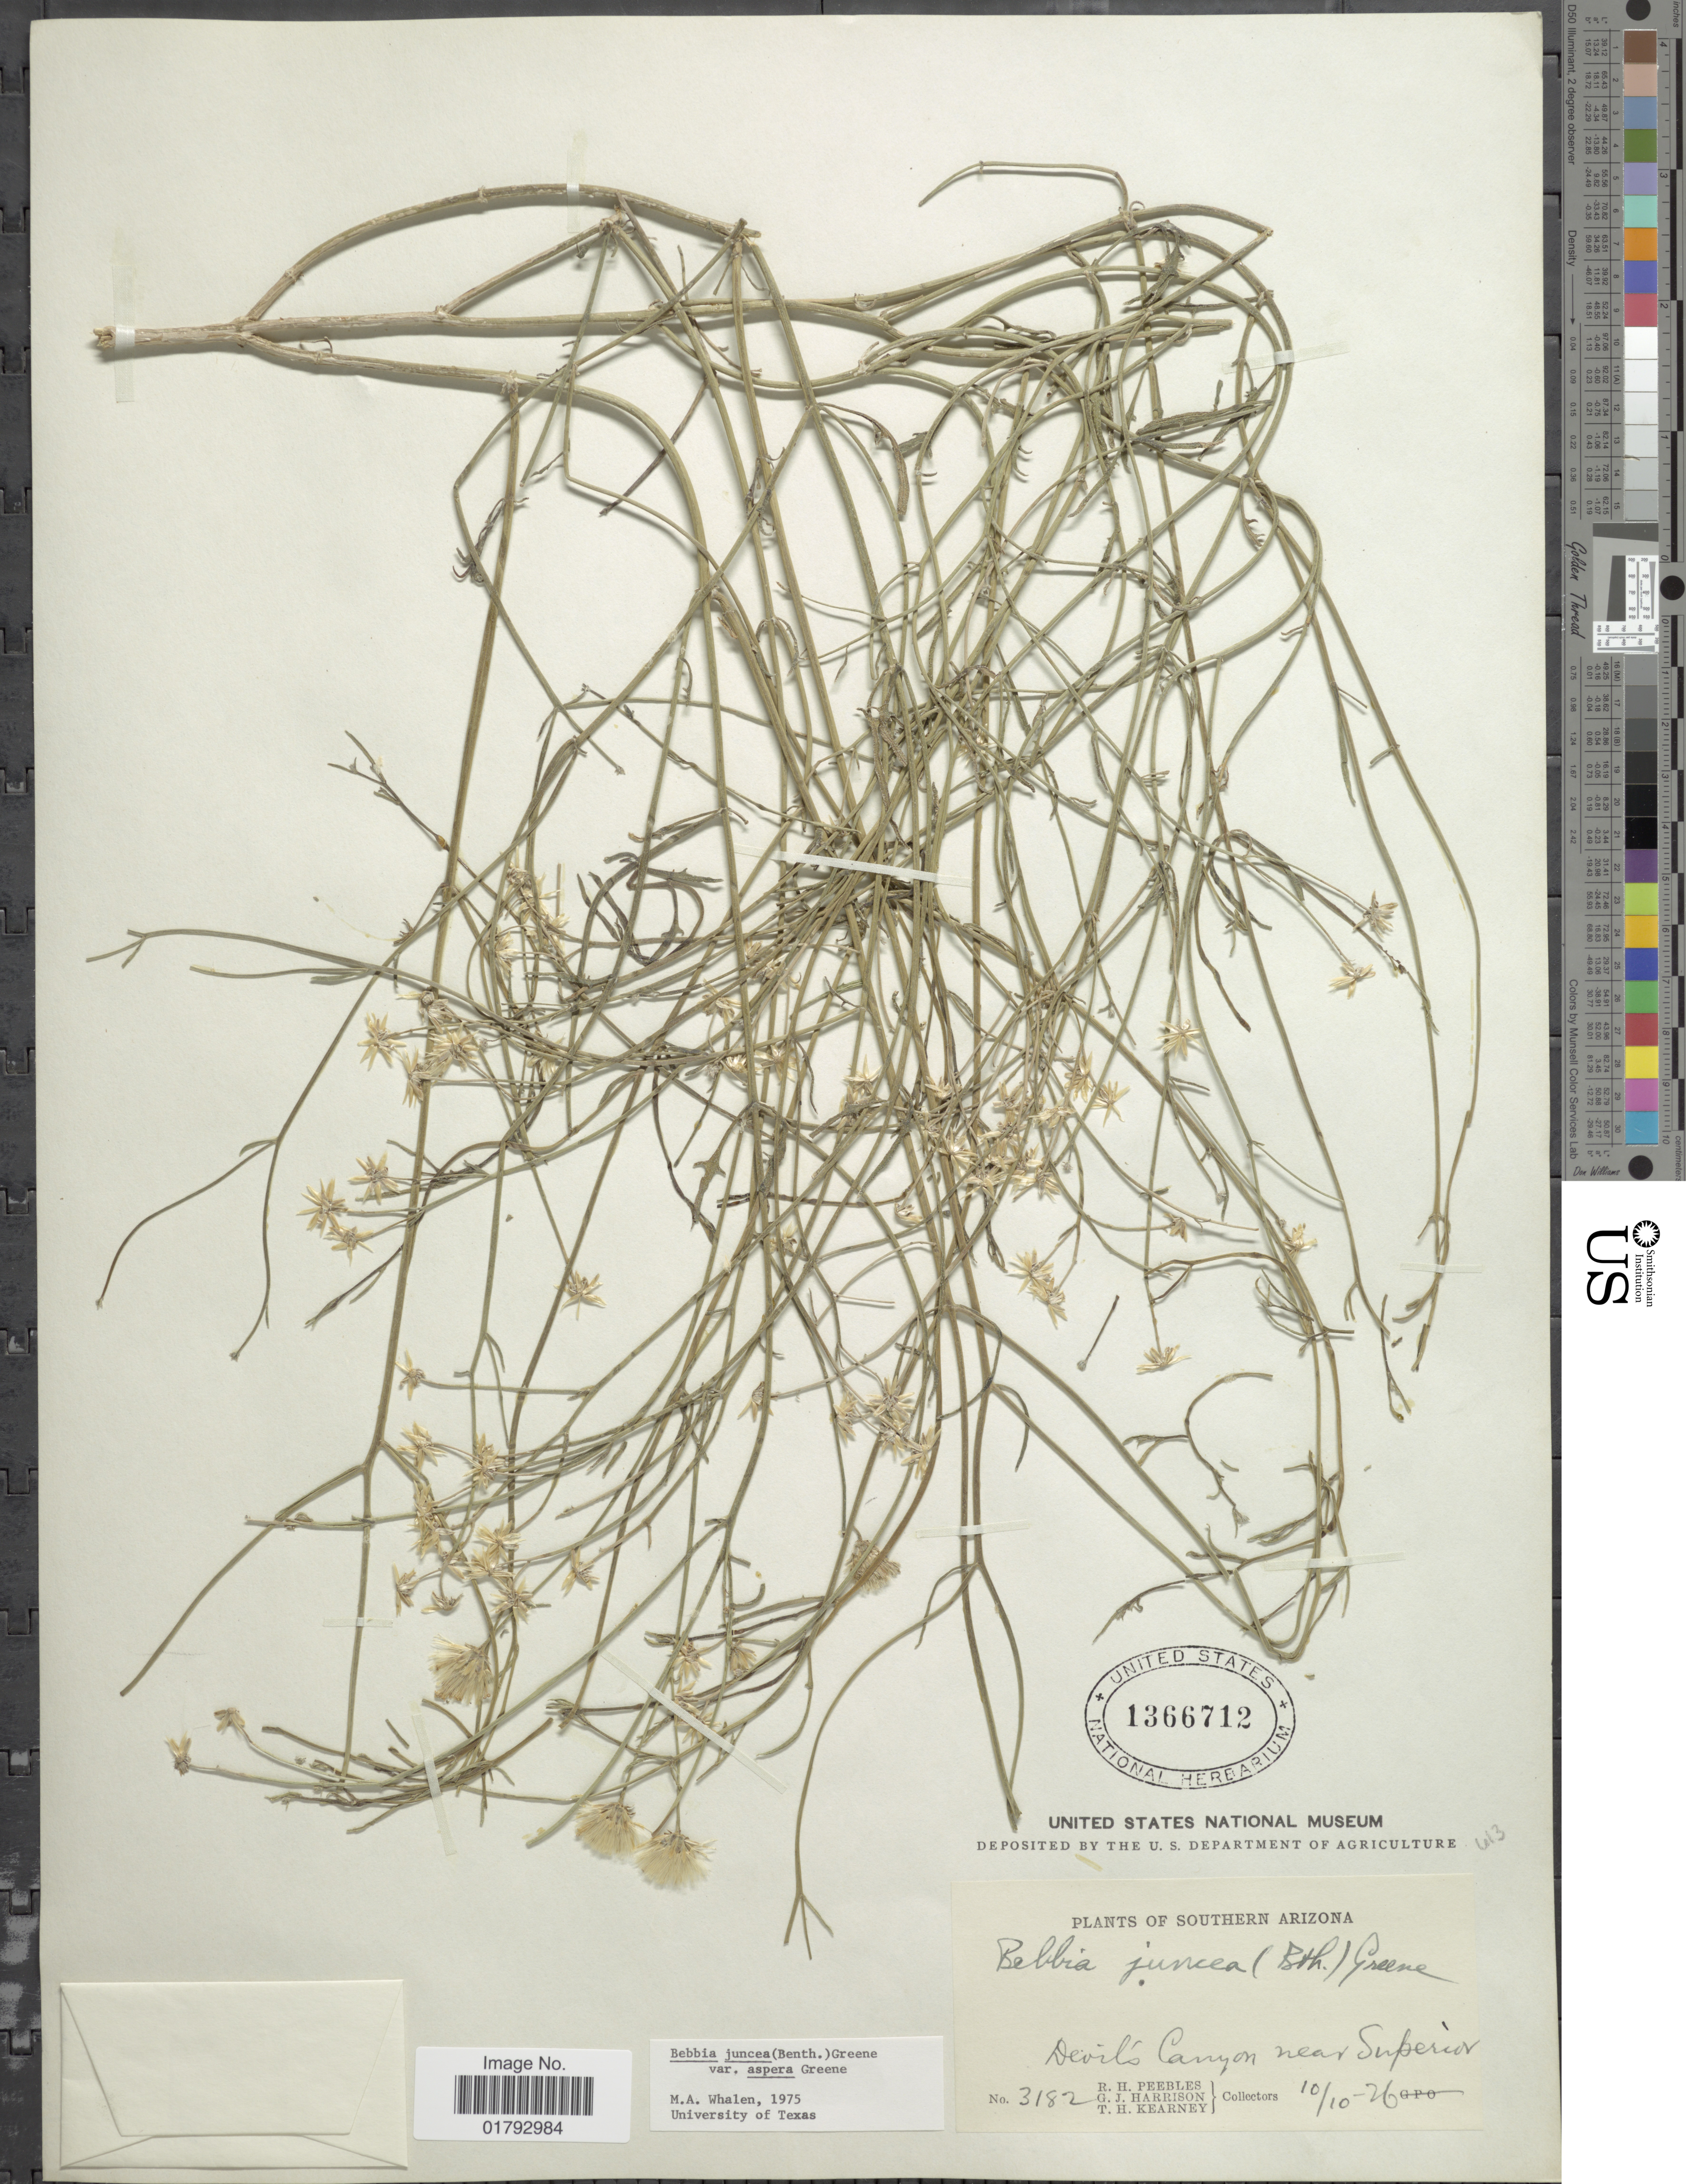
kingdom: Plantae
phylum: Tracheophyta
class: Magnoliopsida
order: Asterales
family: Asteraceae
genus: Bebbia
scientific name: Bebbia juncea var. aspera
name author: Greene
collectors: R. H. Peebles, G. J. Harrison & T. H. Kearney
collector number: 3182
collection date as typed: Transcribed d/m/y: 10/10/26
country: United States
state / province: Arizona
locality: Southern Arizona. Devils Canyon near Superior.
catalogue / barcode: US 1366712